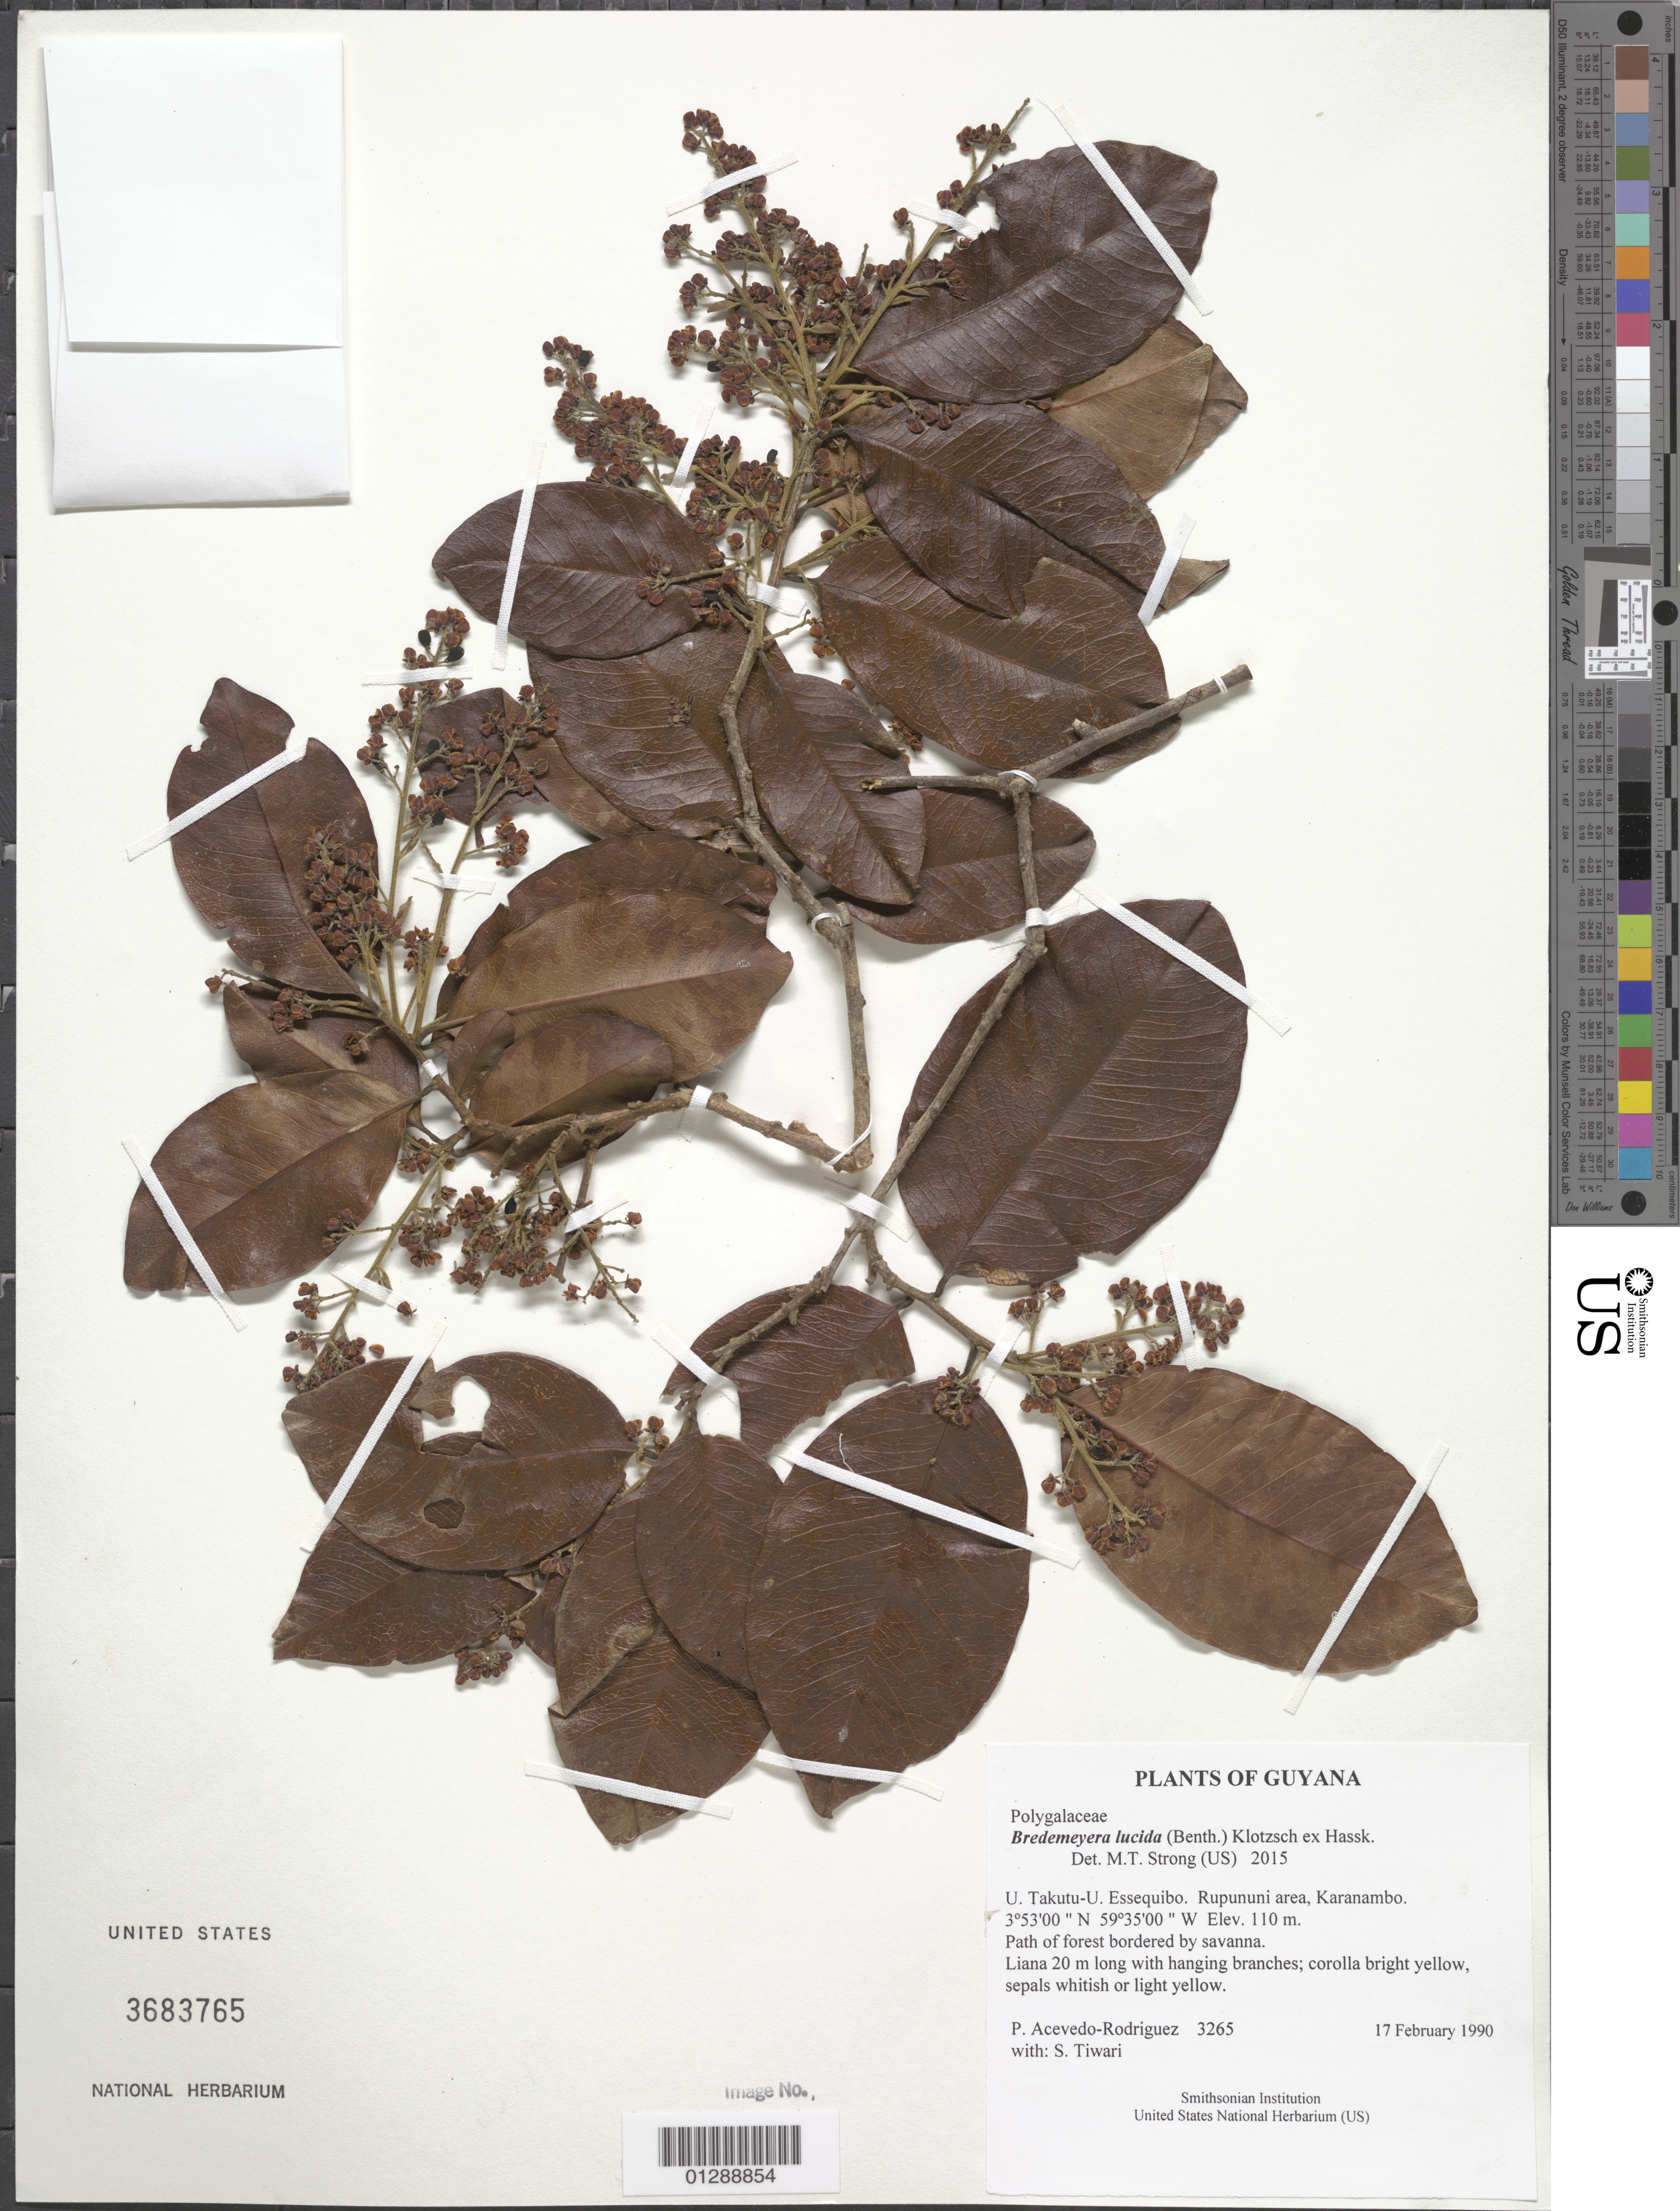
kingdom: Plantae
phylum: Tracheophyta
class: Magnoliopsida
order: Fabales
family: Polygalaceae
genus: Bredemeyera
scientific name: Bredemeyera lucida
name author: (Benth.) Klotzsch ex Hassk.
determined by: Strong, M. T., (US), Smithsonian Institution - National Museum of Natural History (UNITED STATES)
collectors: P. Acevedo-Rodr. & S. Tiwari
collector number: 3265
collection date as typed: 17 February 1990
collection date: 1990-02-17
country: Guyana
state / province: U. Takutu-U. Essequibo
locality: Rupununi area, Karanambo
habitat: Path of forest bordered by savanna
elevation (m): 110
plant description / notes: US, B, CAY, P, K, MO, NY, L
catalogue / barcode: US 3683765